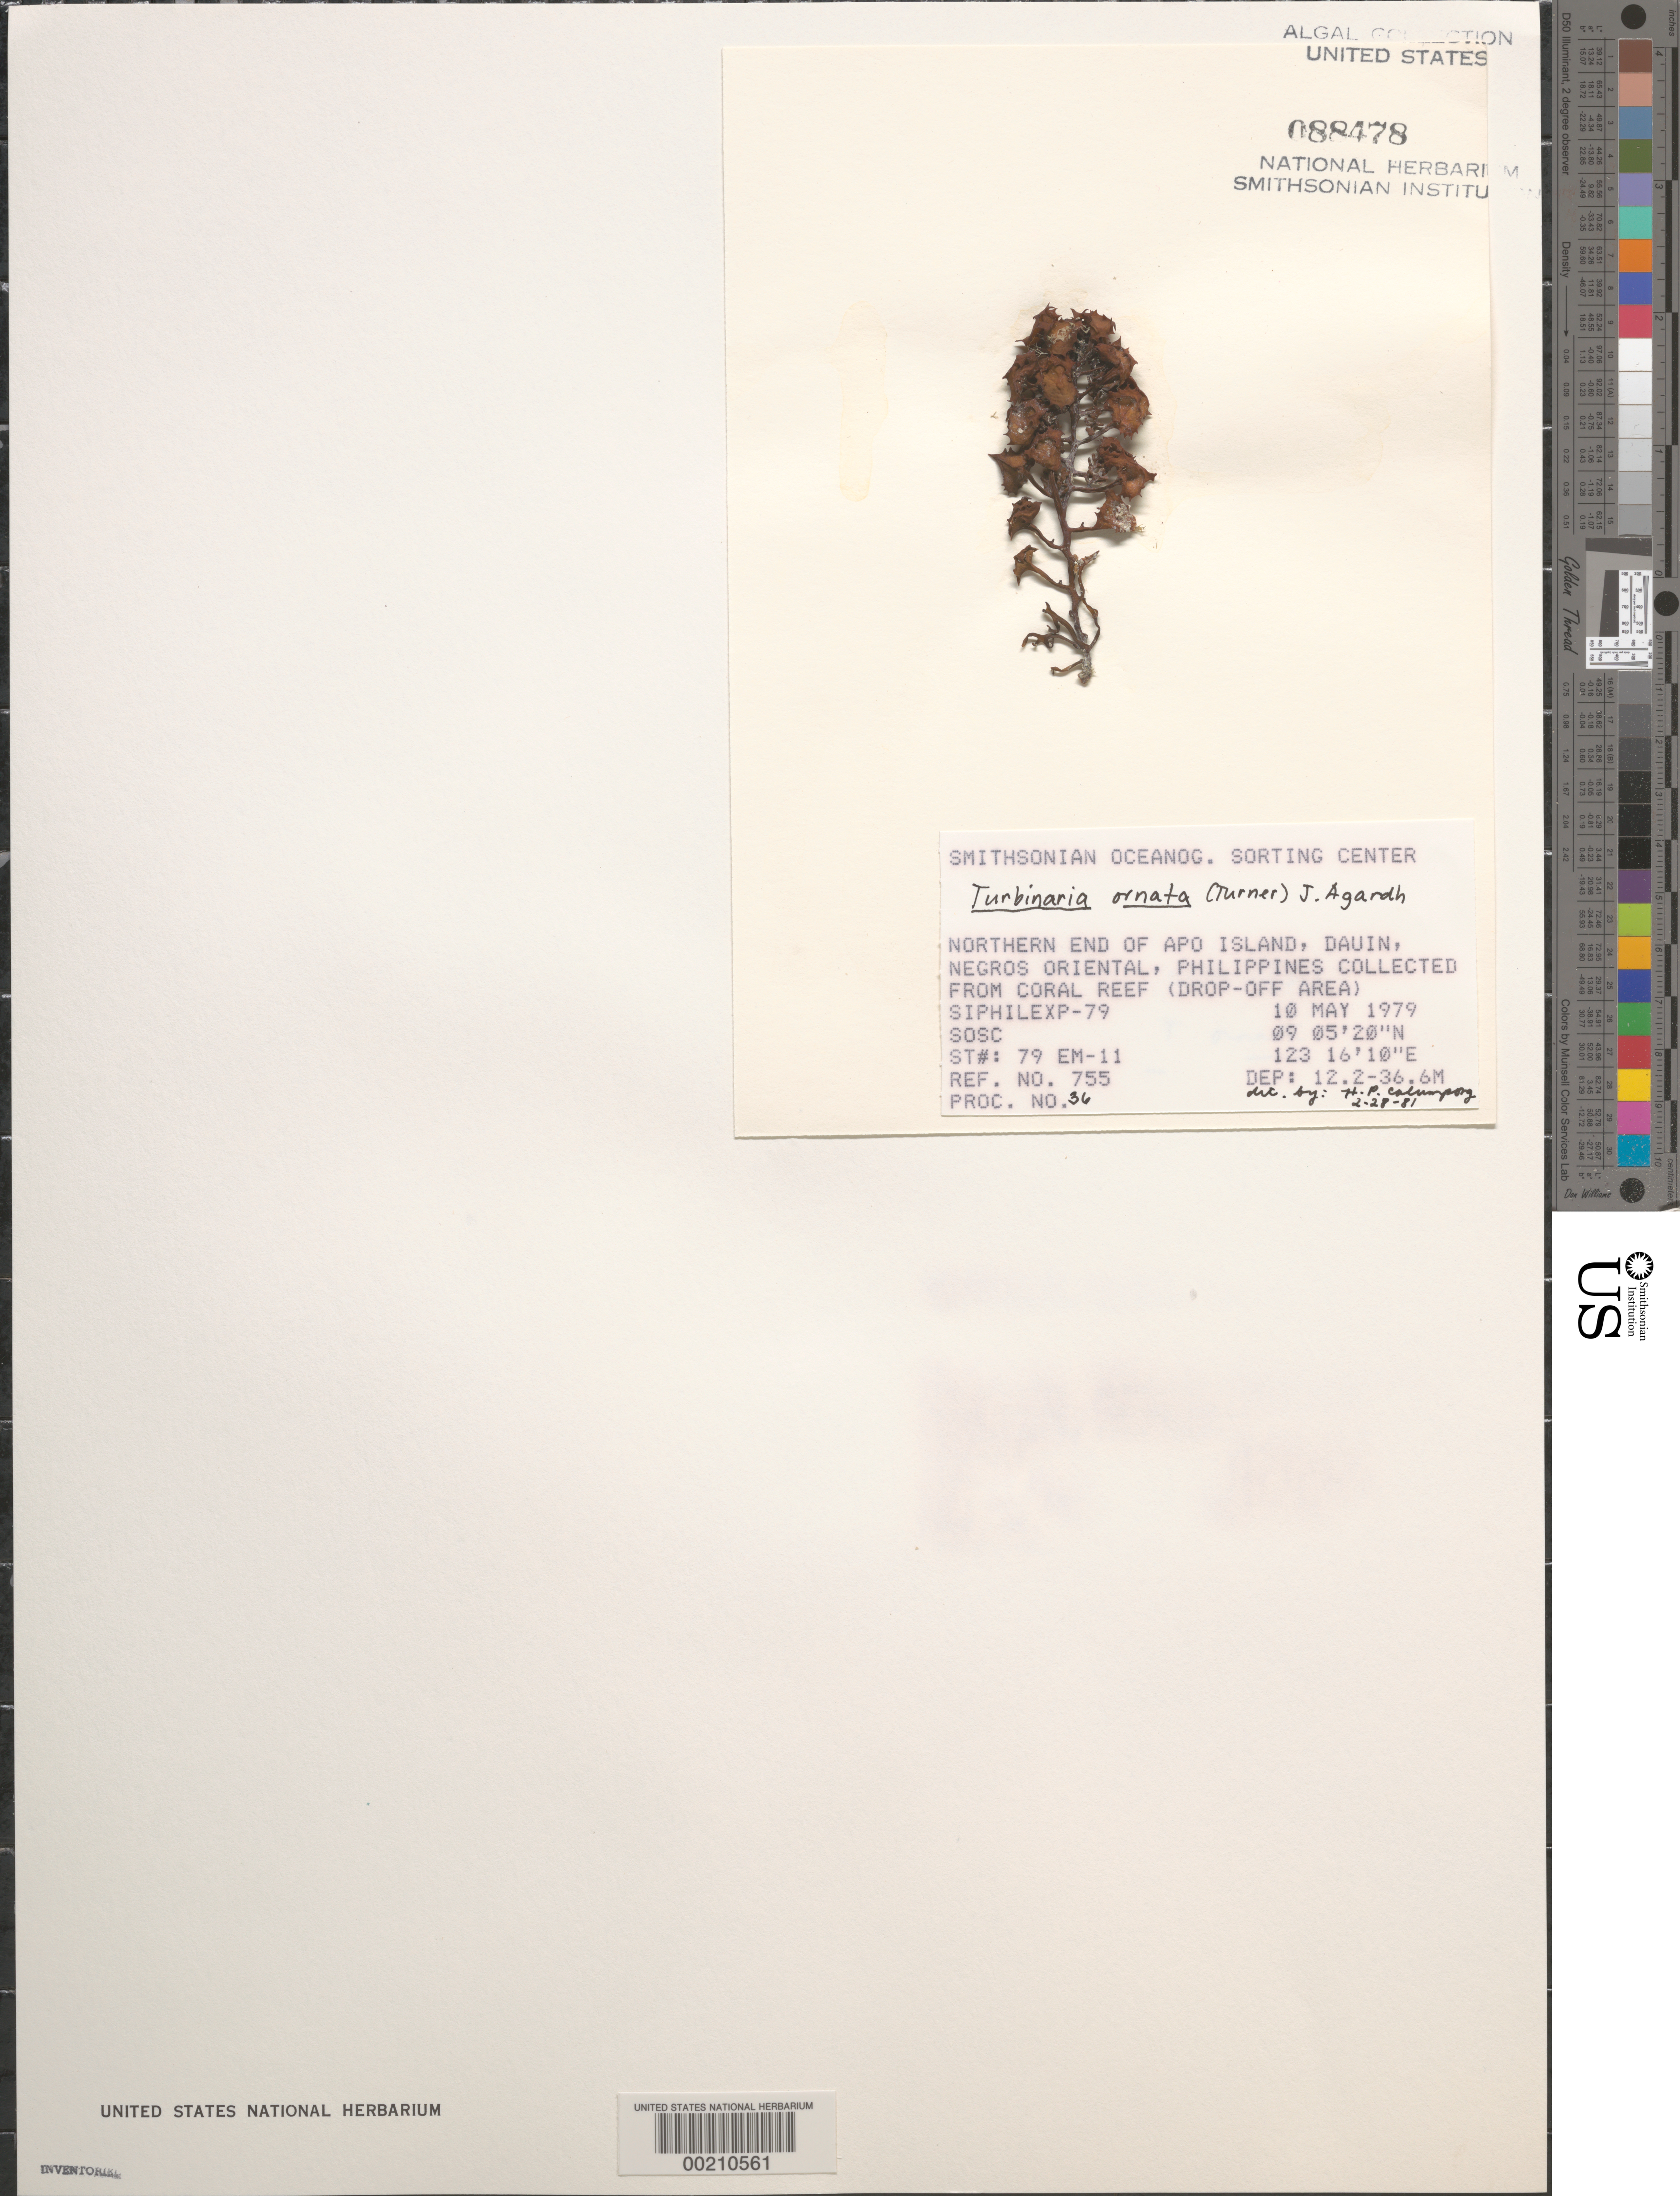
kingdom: Chromista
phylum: Ochrophyta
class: Phaeophyceae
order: Fucales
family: Sargassaceae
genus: Turbinaria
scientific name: Turbinaria ornata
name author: (Turner) J. Agardh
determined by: Calumpong, H. P.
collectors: SOSC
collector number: Station 79 Em-11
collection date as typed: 10 May 1979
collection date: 1979-05-10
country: Philippines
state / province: Central Visayas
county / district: Negros Oriental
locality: Apo island, dauin, negros oriental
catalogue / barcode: US 88478